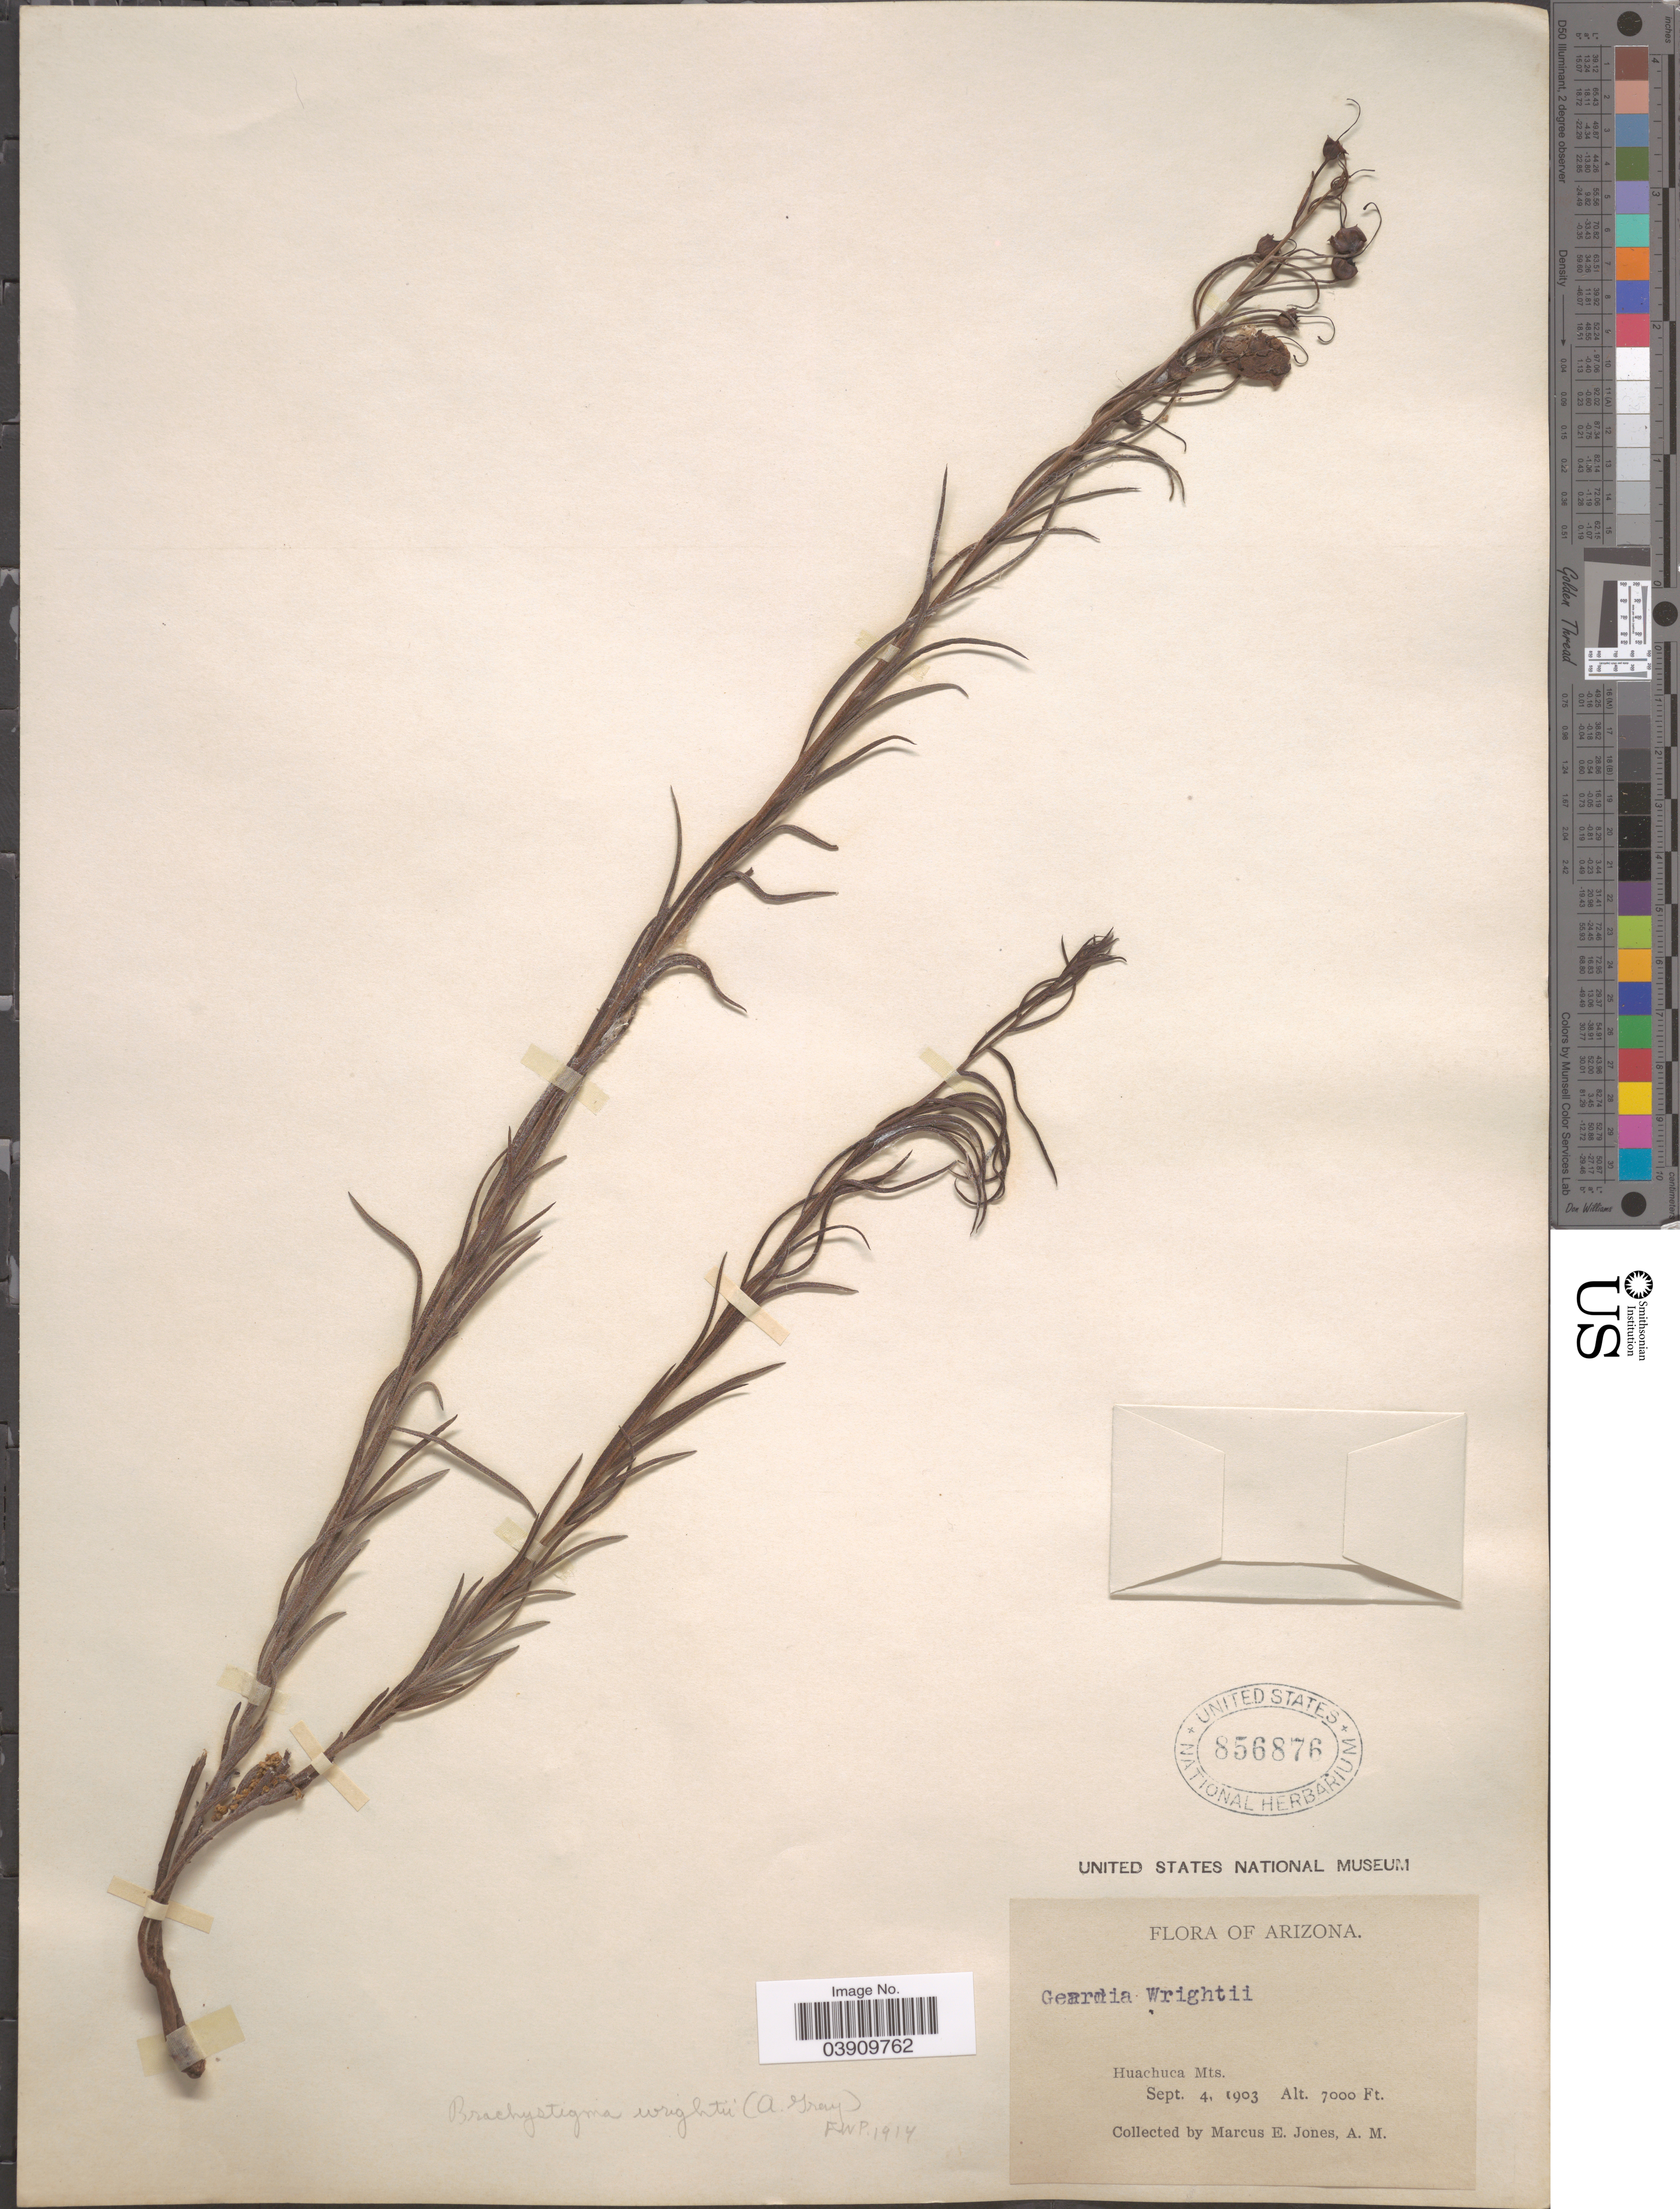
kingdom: Plantae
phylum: Tracheophyta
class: Magnoliopsida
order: Lamiales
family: Orobanchaceae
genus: Brachystigma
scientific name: Brachystigma wrightii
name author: (A. Gray) Pennell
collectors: M. E. Jones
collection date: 1903-09-04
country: United States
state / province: Arizona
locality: Huachuca Mts.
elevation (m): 2134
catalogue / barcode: US 856876